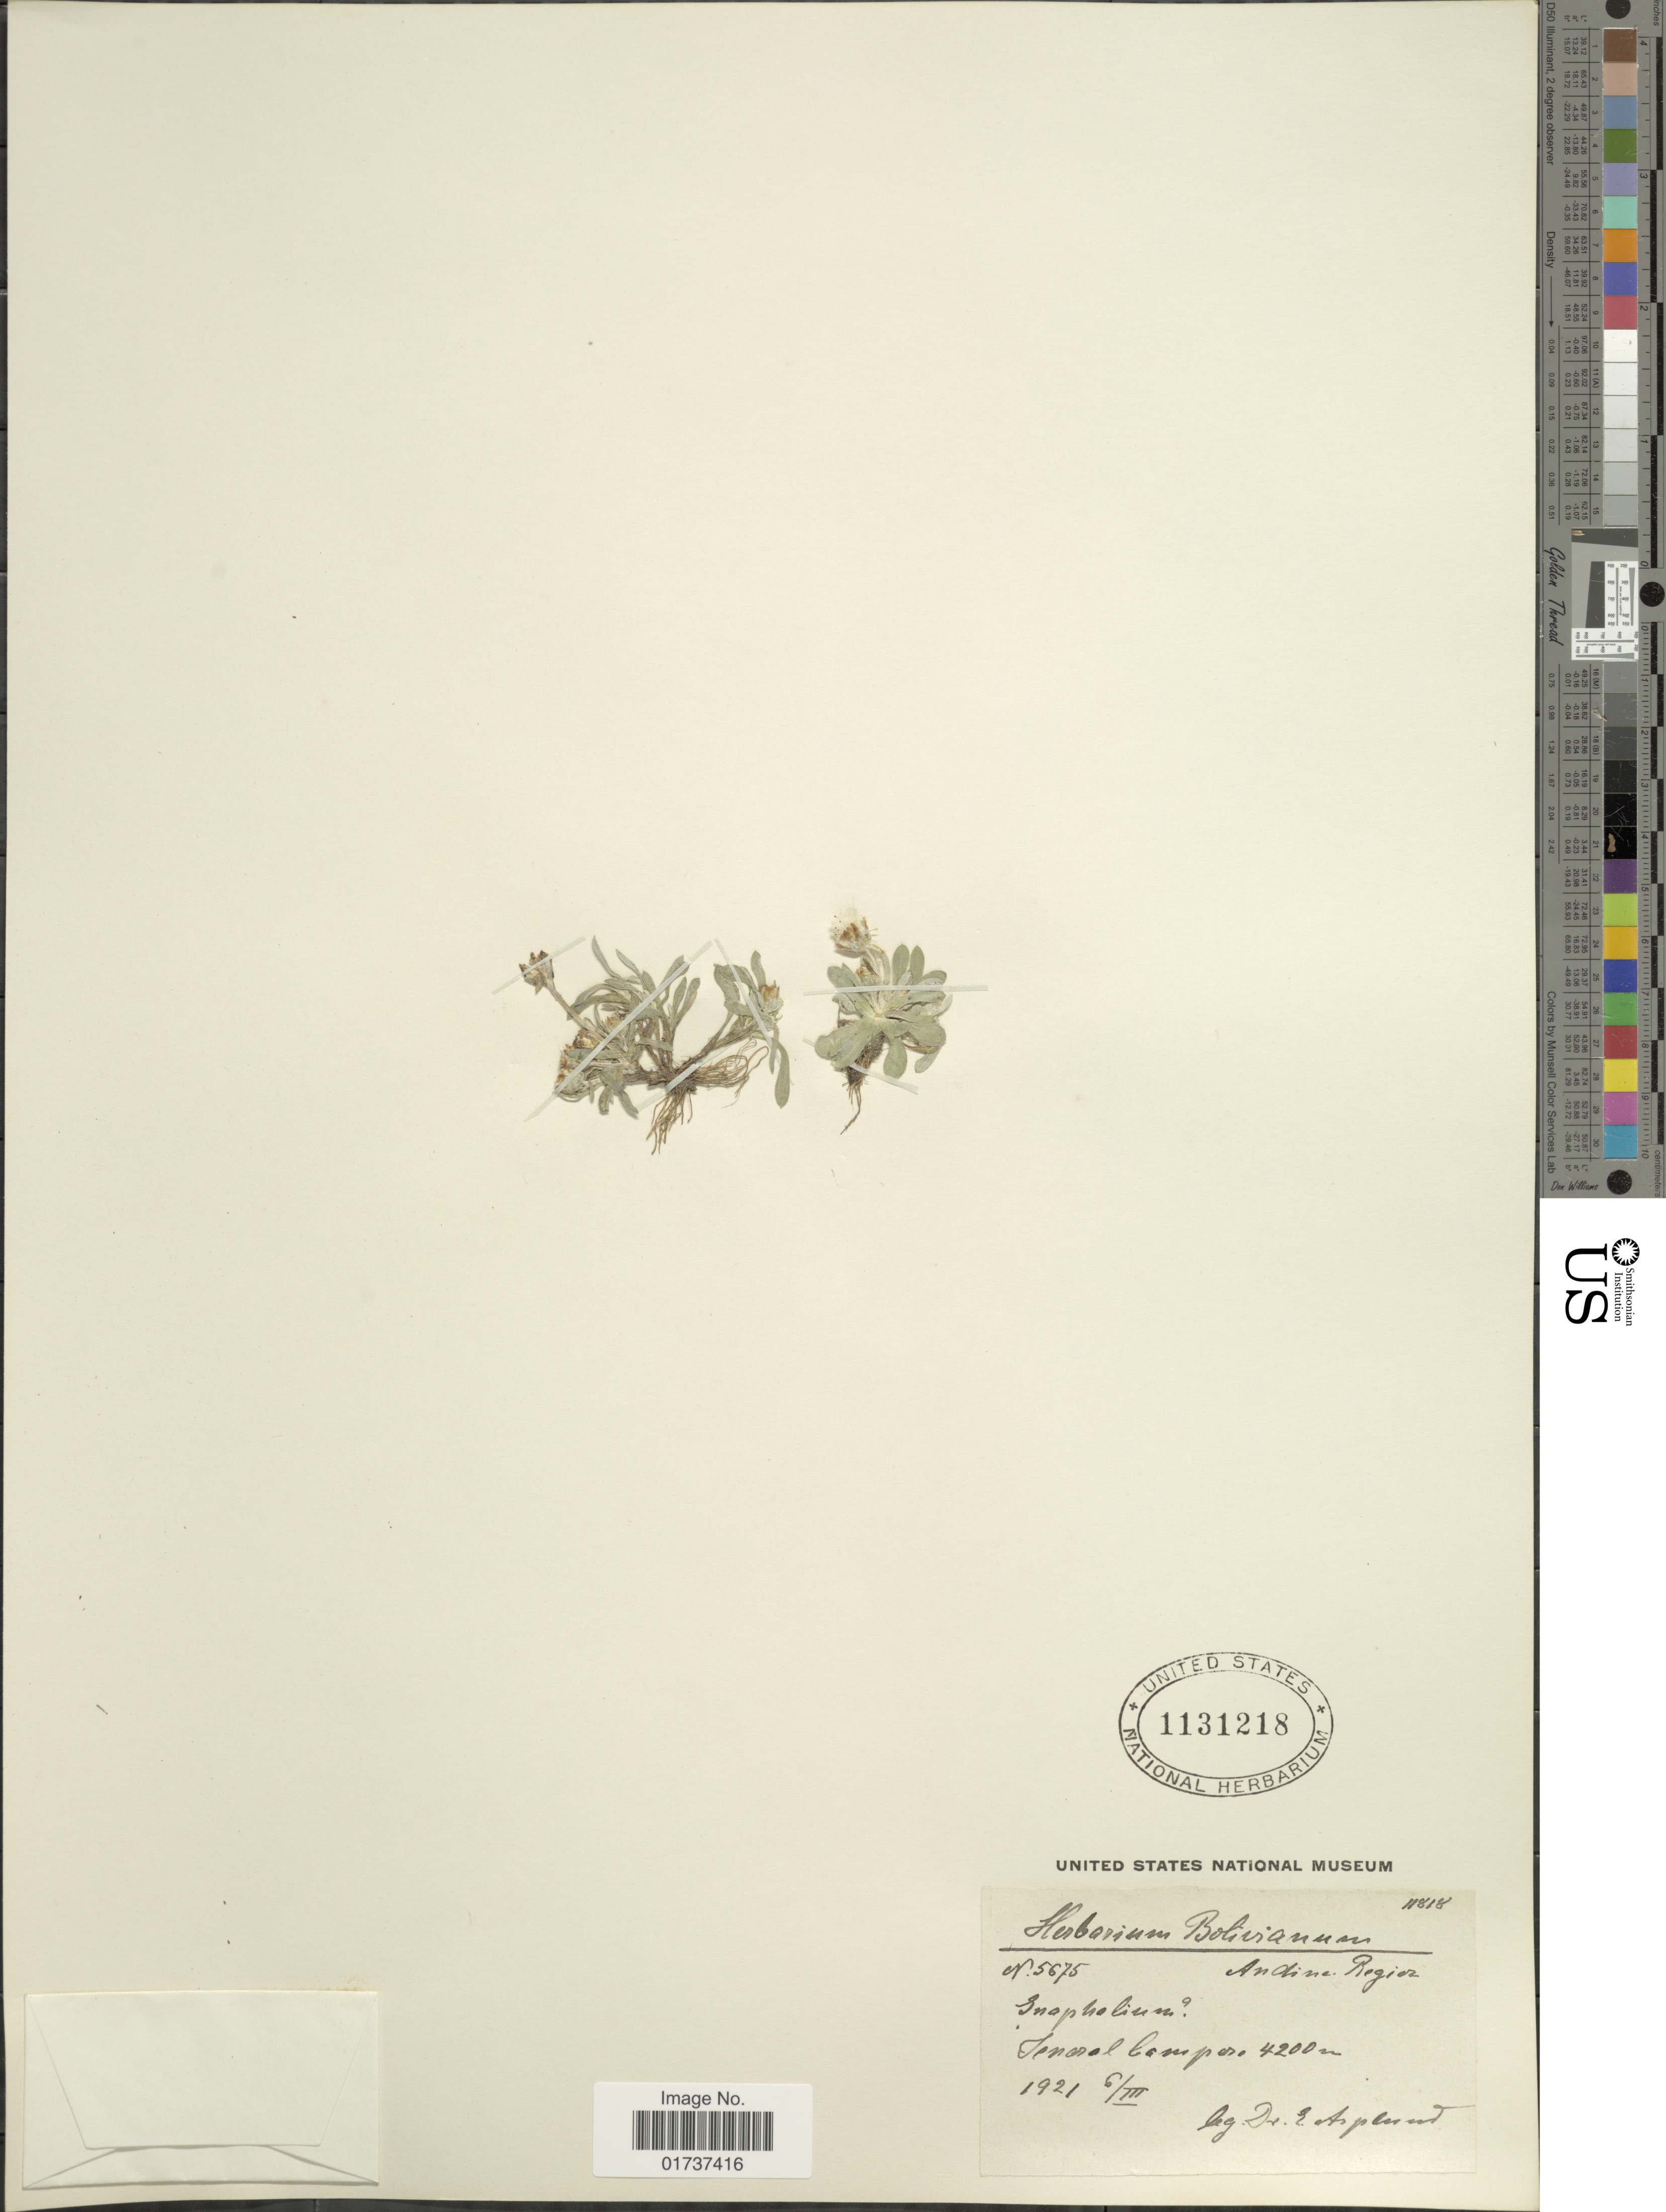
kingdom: Plantae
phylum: Tracheophyta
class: Magnoliopsida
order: Asterales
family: Asteraceae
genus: Gnaphalium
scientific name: Gnaphalium sp.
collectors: E. Asplund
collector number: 5675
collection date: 1921-03-06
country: Bolivia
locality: Anidne Region, teneral Campero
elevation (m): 4200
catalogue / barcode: US 1131218